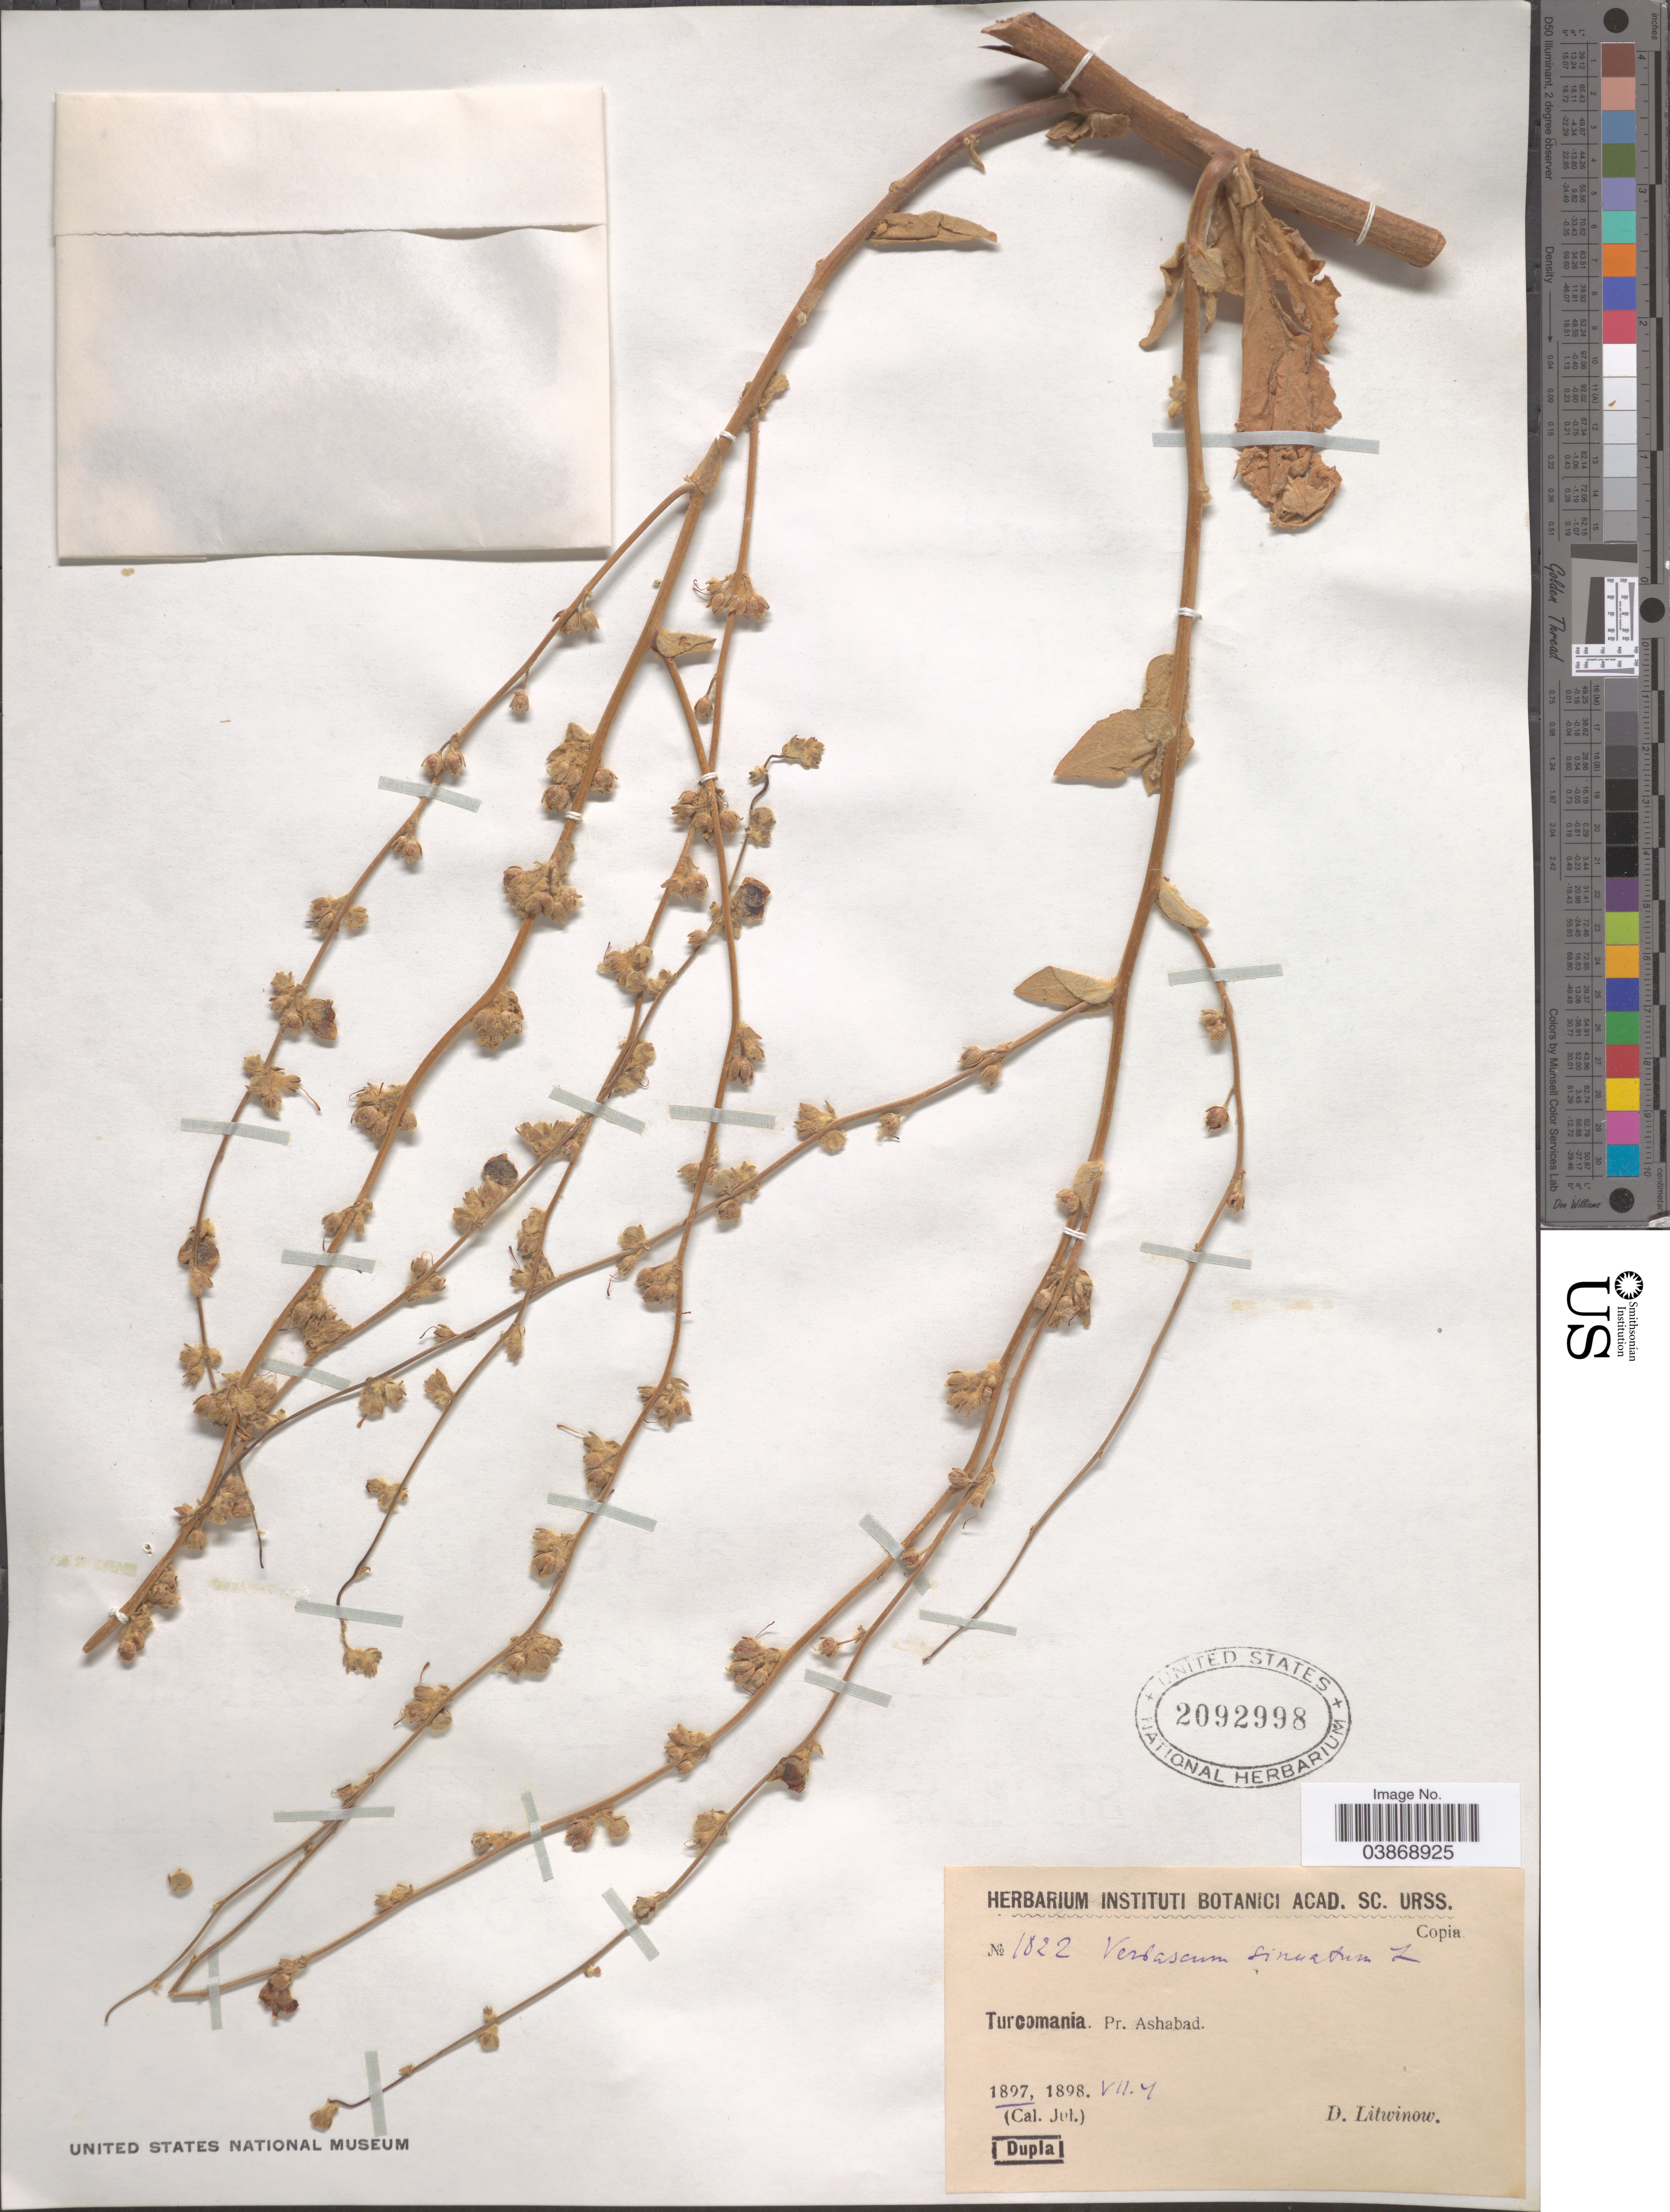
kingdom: Plantae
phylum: Tracheophyta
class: Magnoliopsida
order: Lamiales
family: Scrophulariaceae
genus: Verbascum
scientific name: Verbascum sinuatum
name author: L.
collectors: D. Litwinow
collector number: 1822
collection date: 1897-07-07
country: Turkmenistan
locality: Turcomania. Pr. Ashabad.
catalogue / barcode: US 2092998